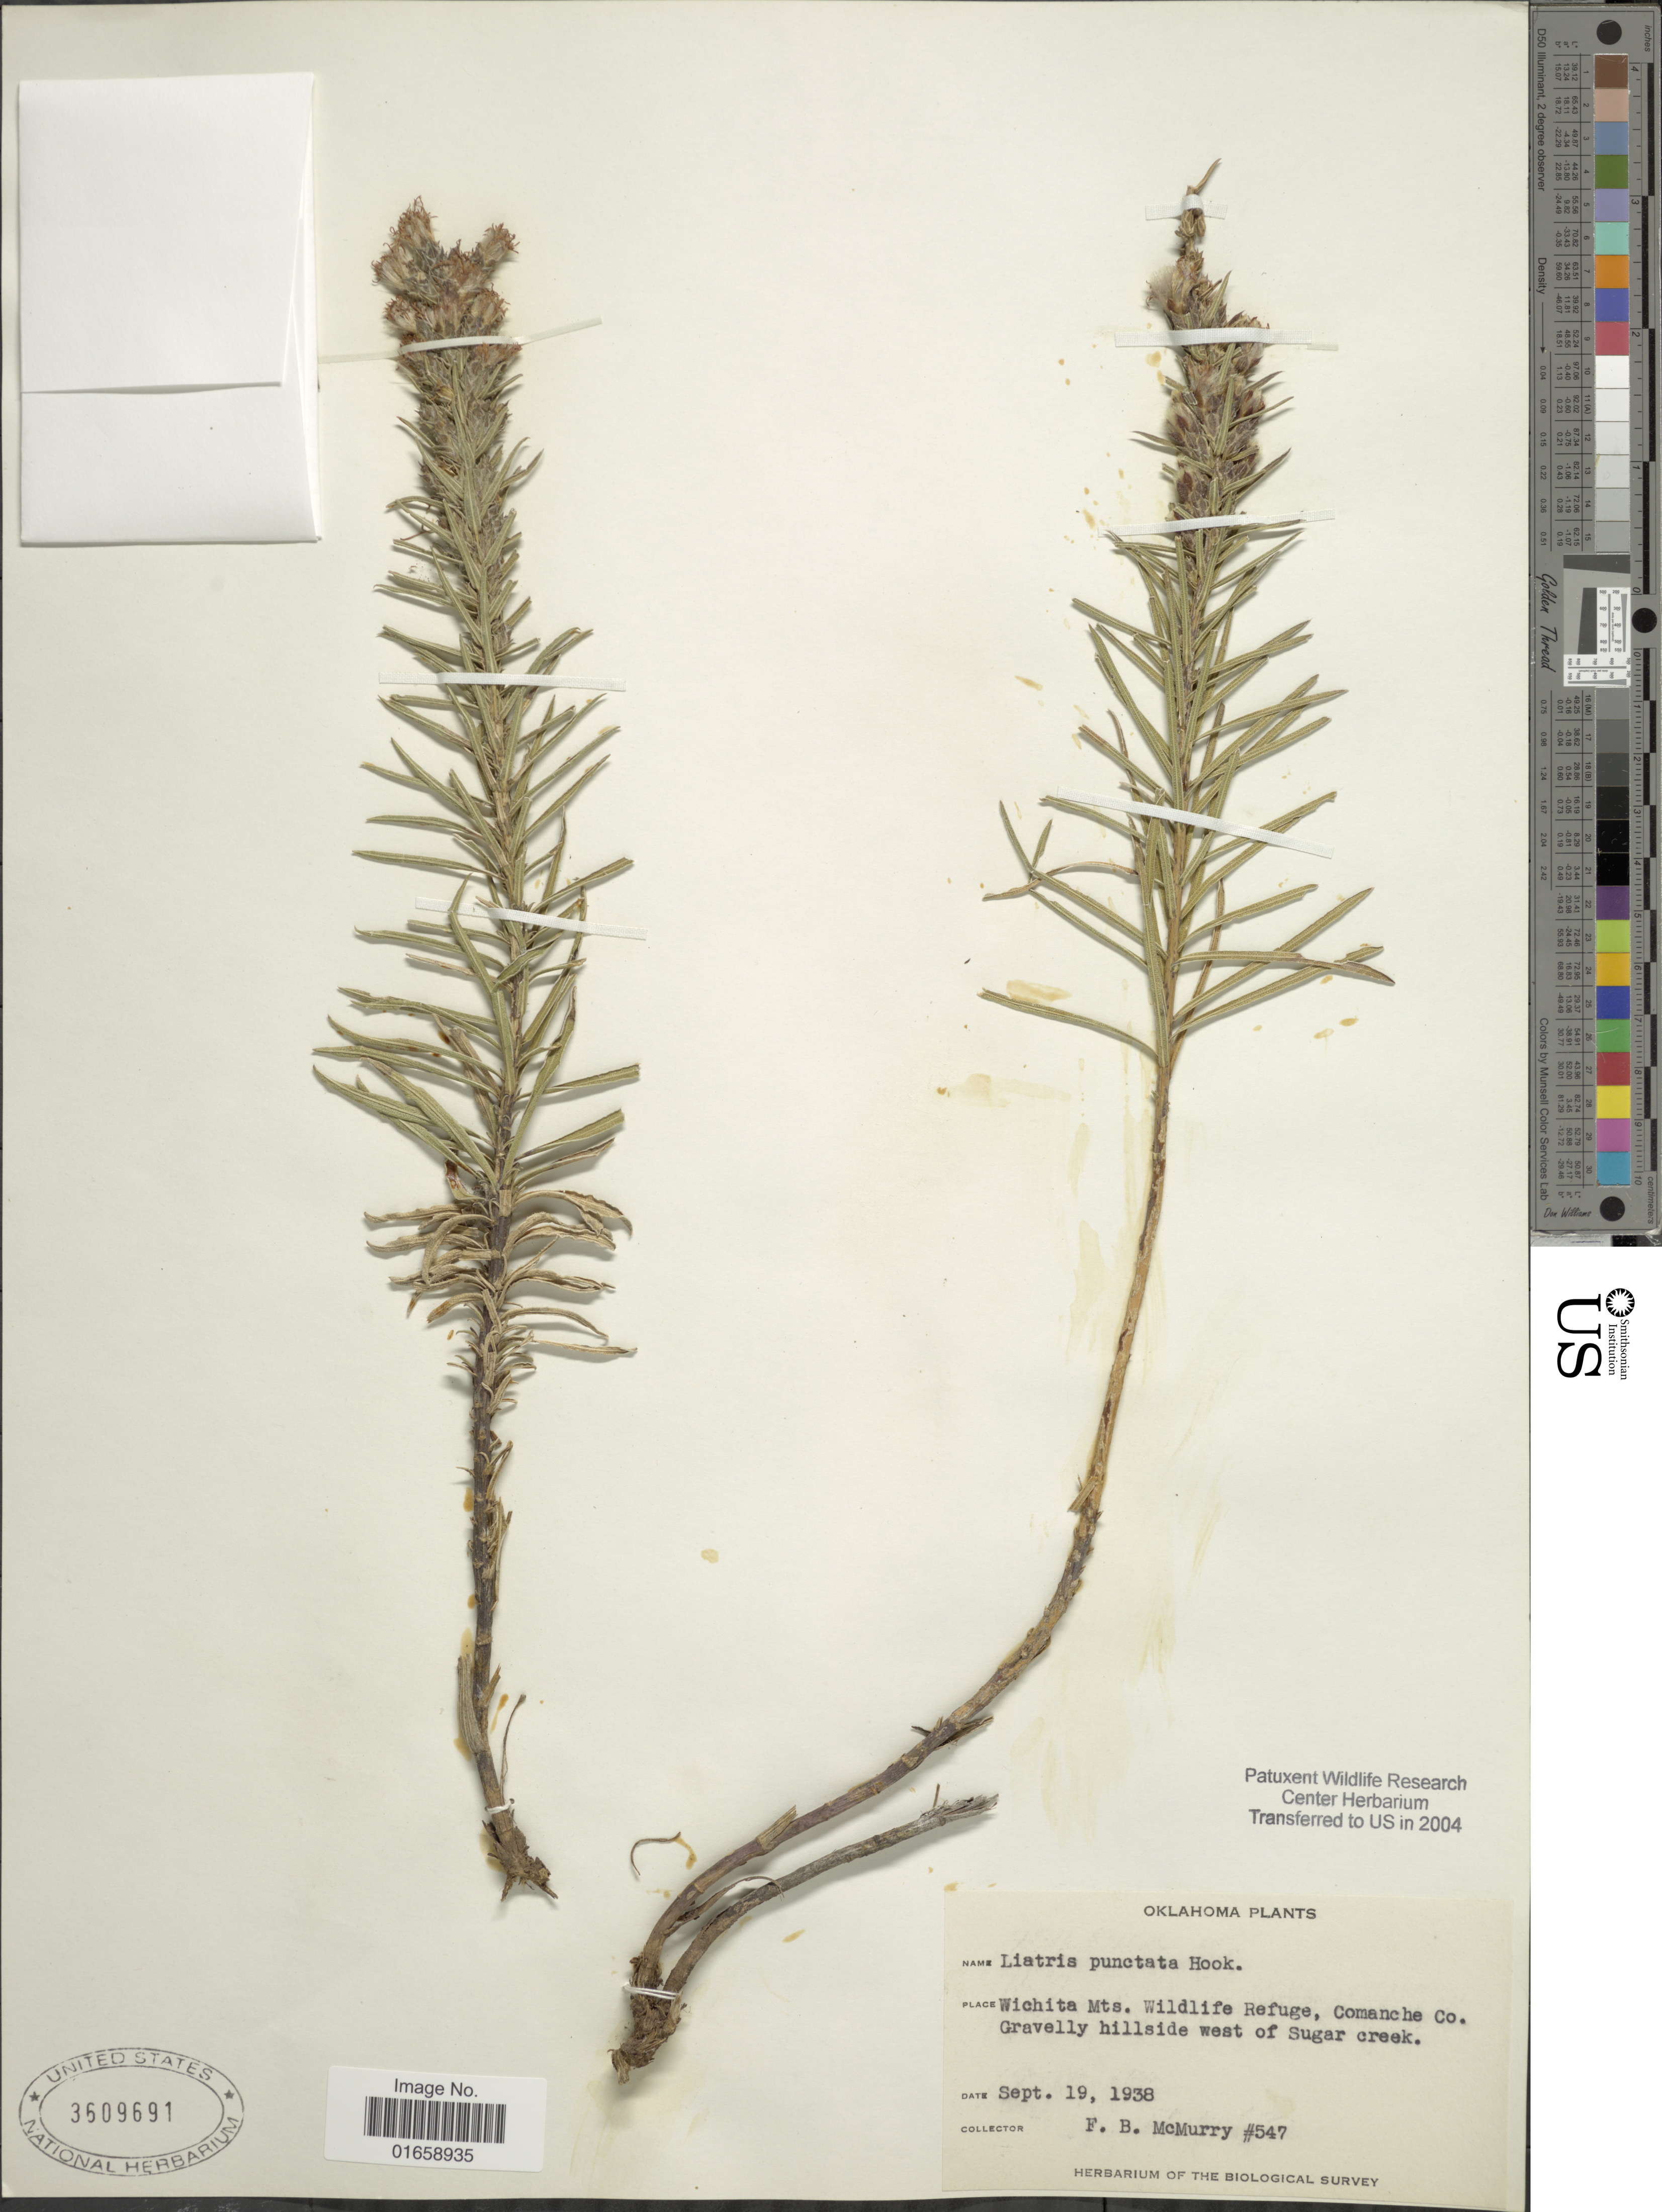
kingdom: Plantae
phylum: Tracheophyta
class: Magnoliopsida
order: Asterales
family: Asteraceae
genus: Liatris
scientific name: Liatris punctata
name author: Hook.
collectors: F. B. McMurry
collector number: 547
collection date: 1938-09-19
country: United States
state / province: Oklahoma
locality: Wichita Mts., Wildlife Refuge, Comanche Co., Gravelly hillside west of Sugar Creek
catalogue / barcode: US 3509691